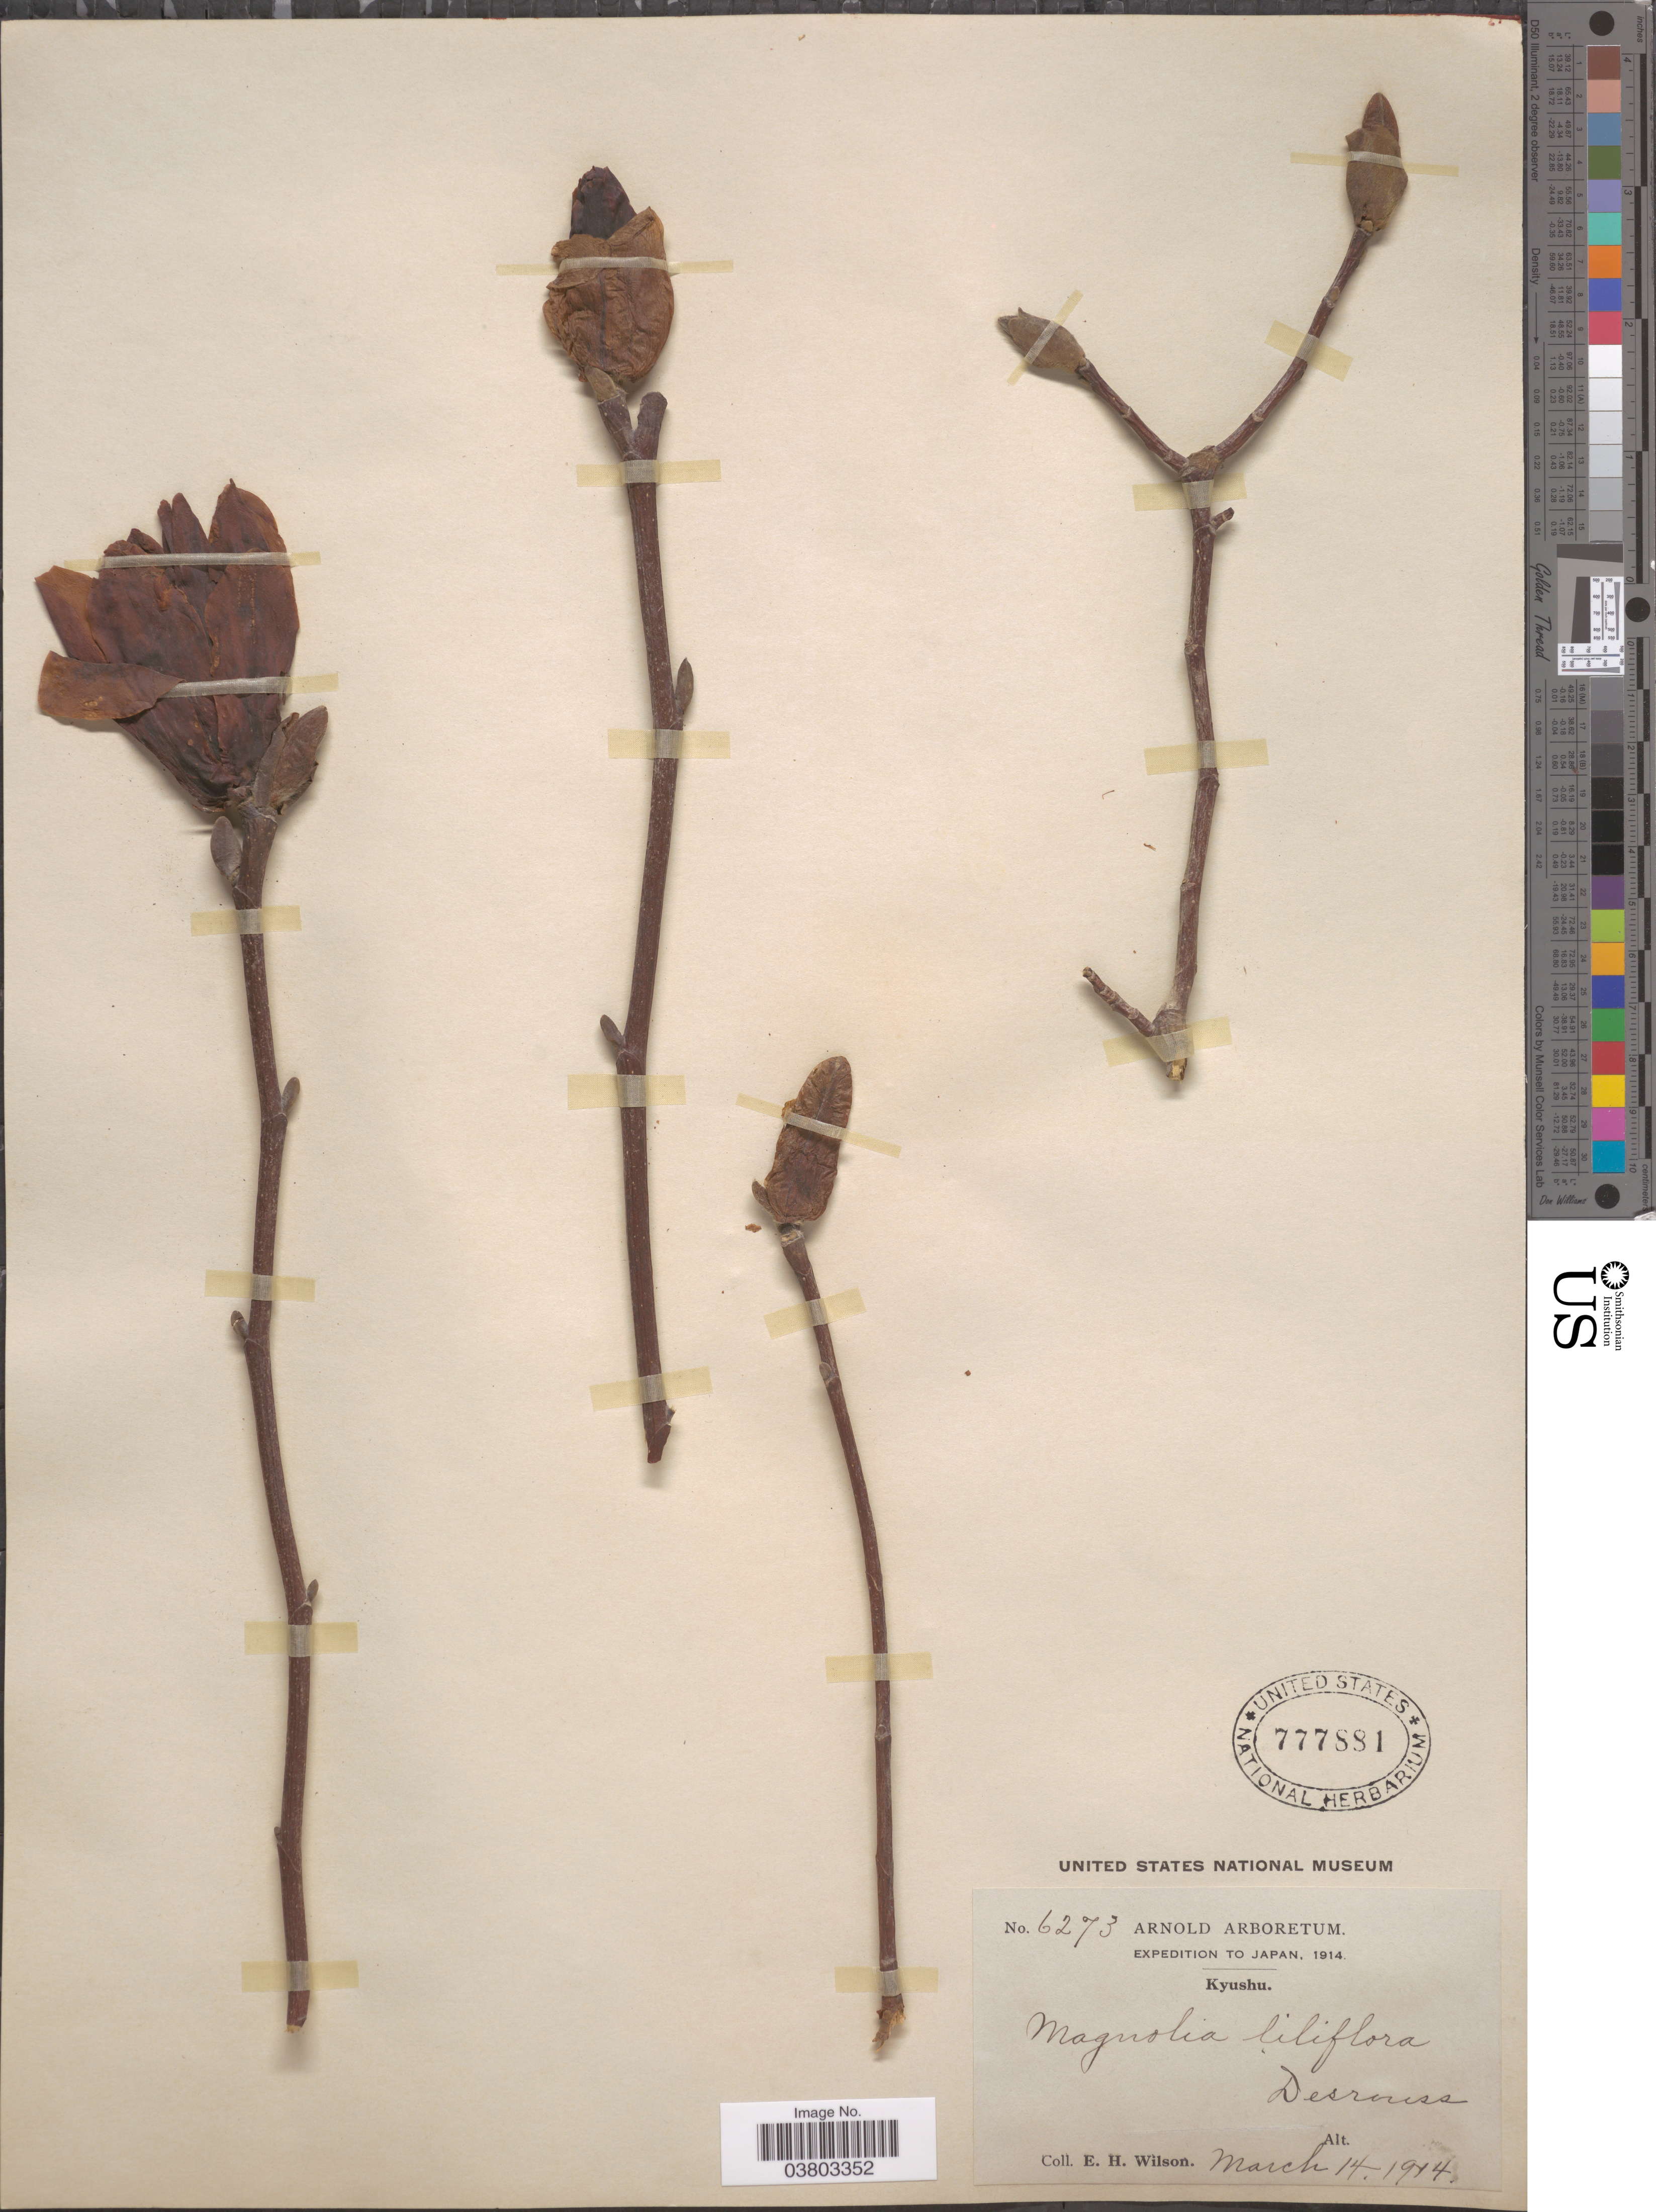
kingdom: Plantae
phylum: Tracheophyta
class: Magnoliopsida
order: Magnoliales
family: Magnoliaceae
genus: Magnolia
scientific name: Magnolia liliiflora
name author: Desr.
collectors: E. Wilson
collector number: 6273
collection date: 1914-03-14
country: Japan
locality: Kyushu.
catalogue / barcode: US 777881